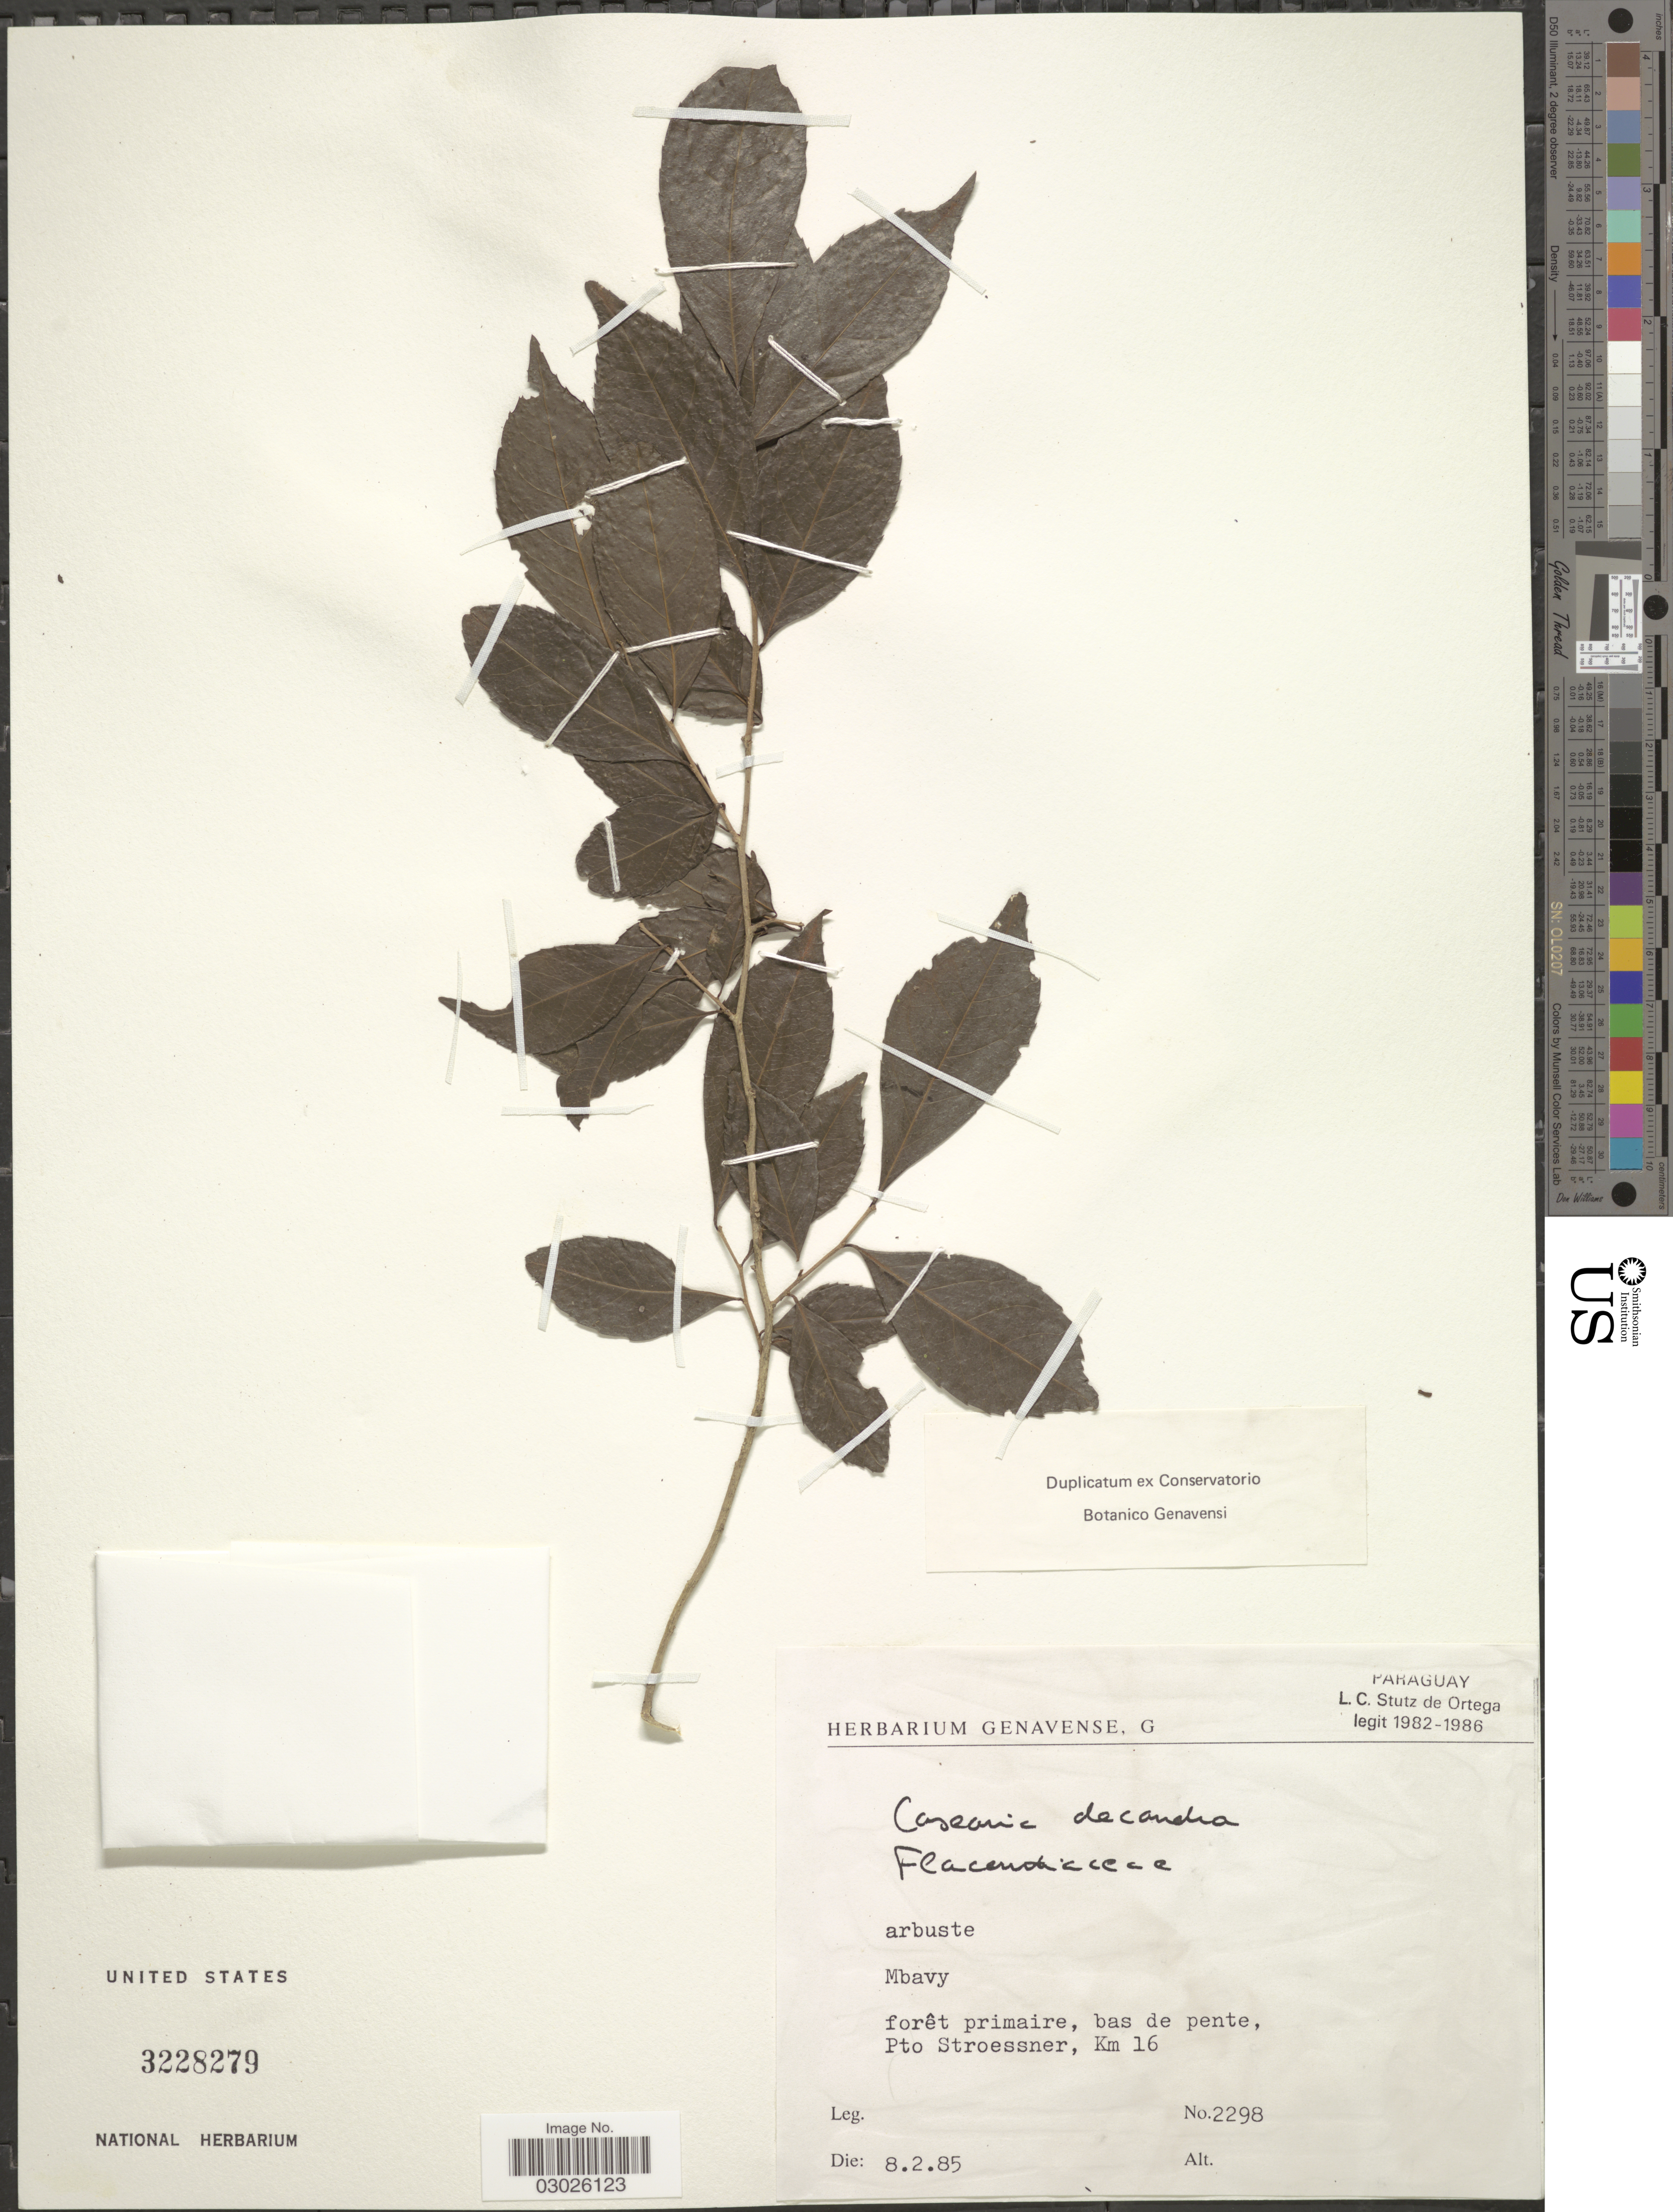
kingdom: Plantae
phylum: Tracheophyta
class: Magnoliopsida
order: Malpighiales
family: Salicaceae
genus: Casearia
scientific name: Casearia decandra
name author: Jacq.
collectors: L. C. Stutz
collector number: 2298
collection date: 1985-02-08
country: Paraguay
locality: Forêt primaire, bas de pente, Pto Stroessner, Km 16.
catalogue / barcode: US 3228279